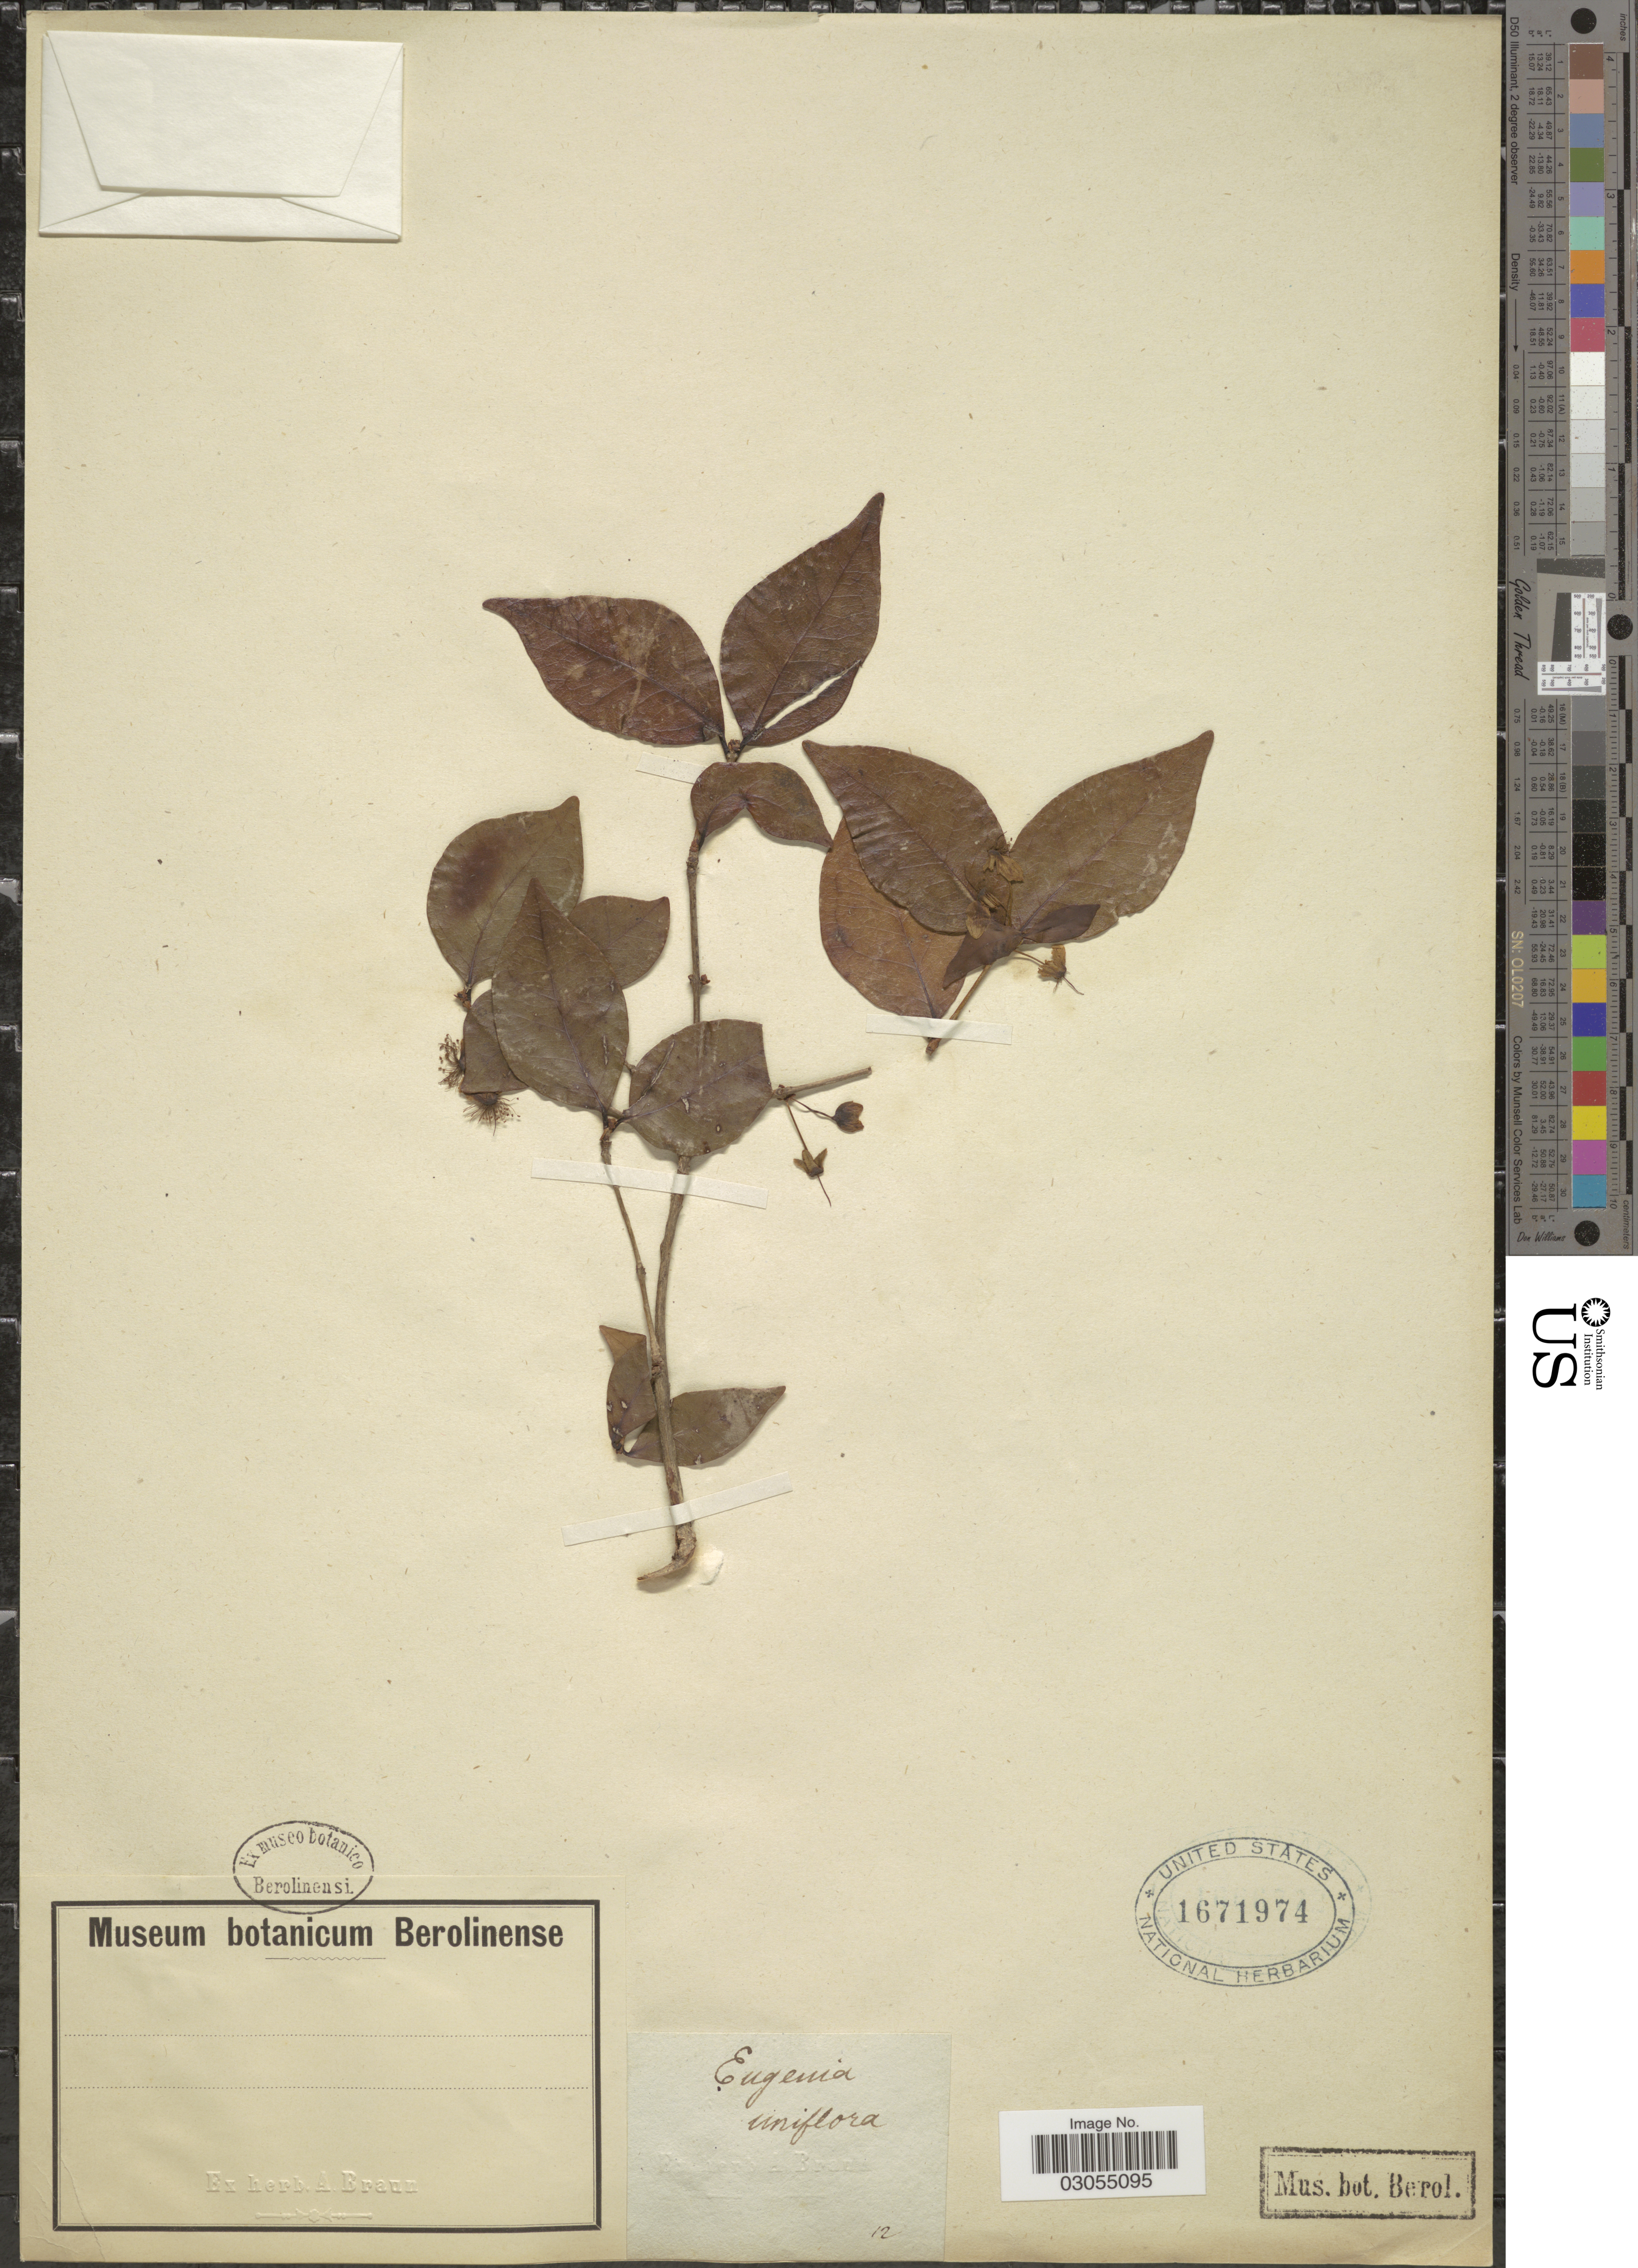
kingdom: Plantae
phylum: Tracheophyta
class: Magnoliopsida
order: Myrtales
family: Myrtaceae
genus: Eugenia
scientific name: Eugenia uniflora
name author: L.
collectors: ex herb. A. Braun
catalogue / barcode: US 1671974